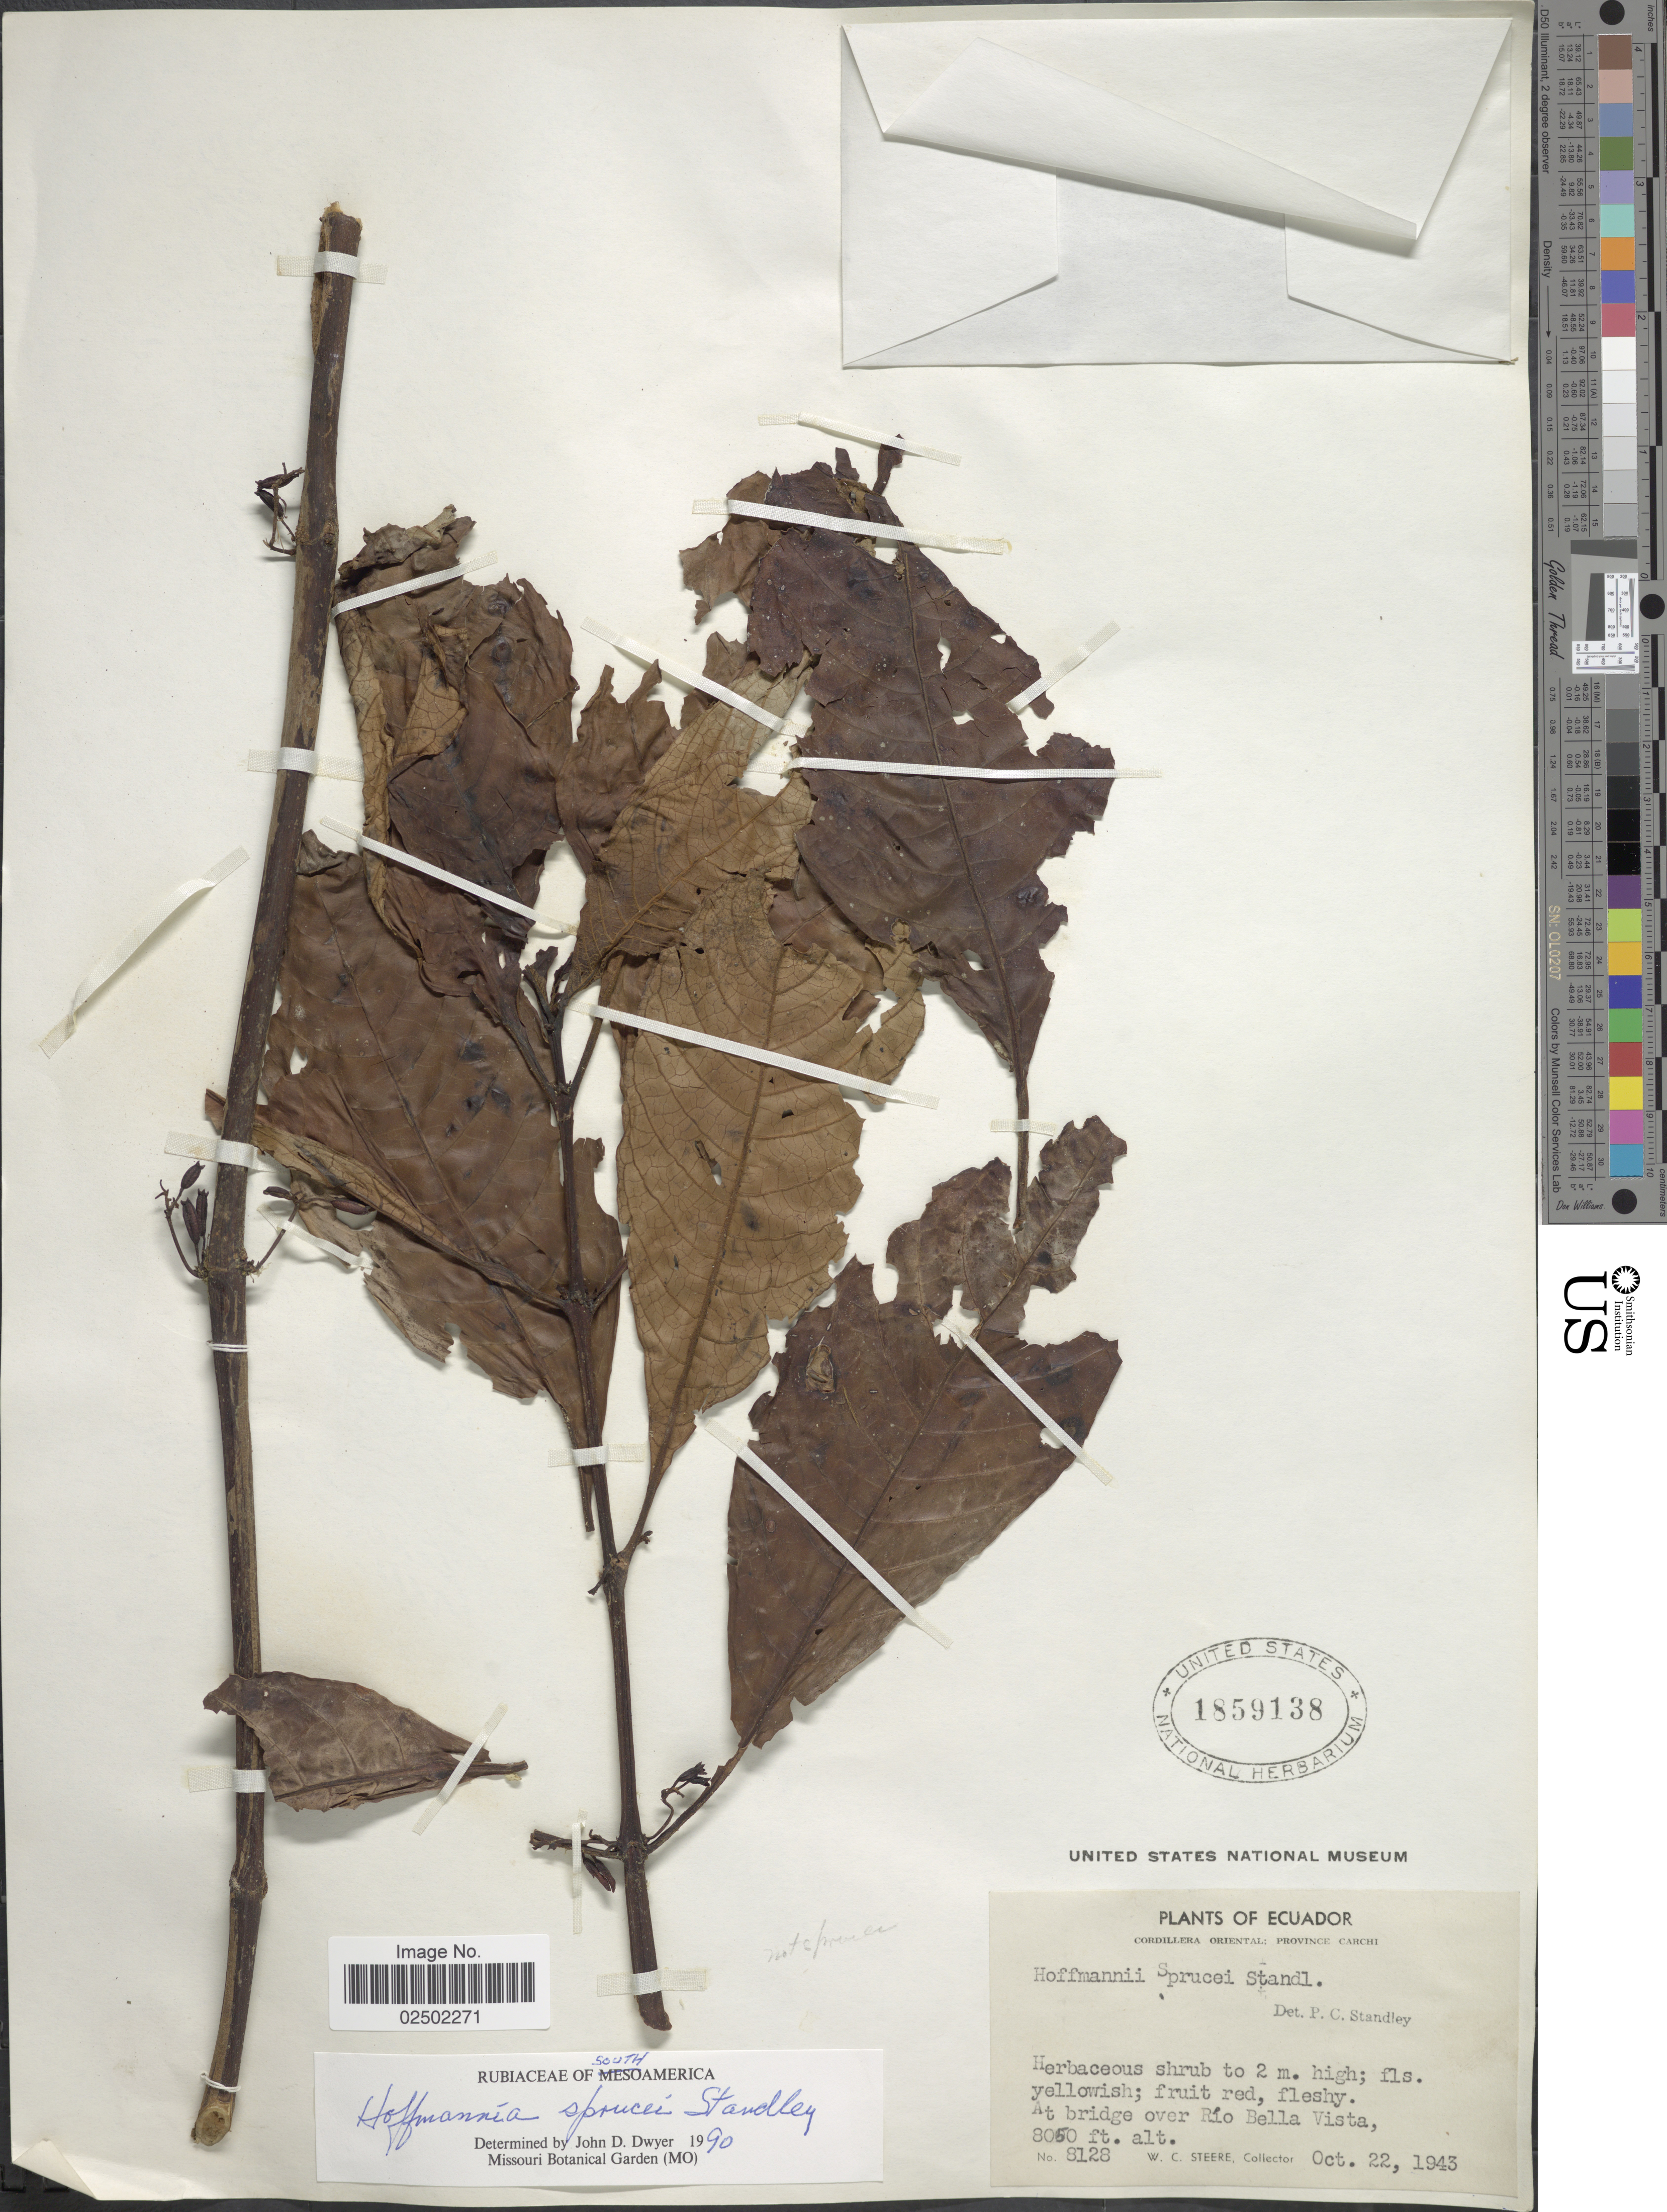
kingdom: Plantae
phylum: Tracheophyta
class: Magnoliopsida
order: Gentianales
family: Rubiaceae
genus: Hoffmannia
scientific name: Hoffmannia sprucei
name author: Standl.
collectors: W. C. Steere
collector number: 8128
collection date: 1943-10-22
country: Ecuador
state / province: Carchi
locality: Cordillera Oriental, Province Carchi, At bridge over Rio Bella Vista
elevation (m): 2454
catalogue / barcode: US 1859138